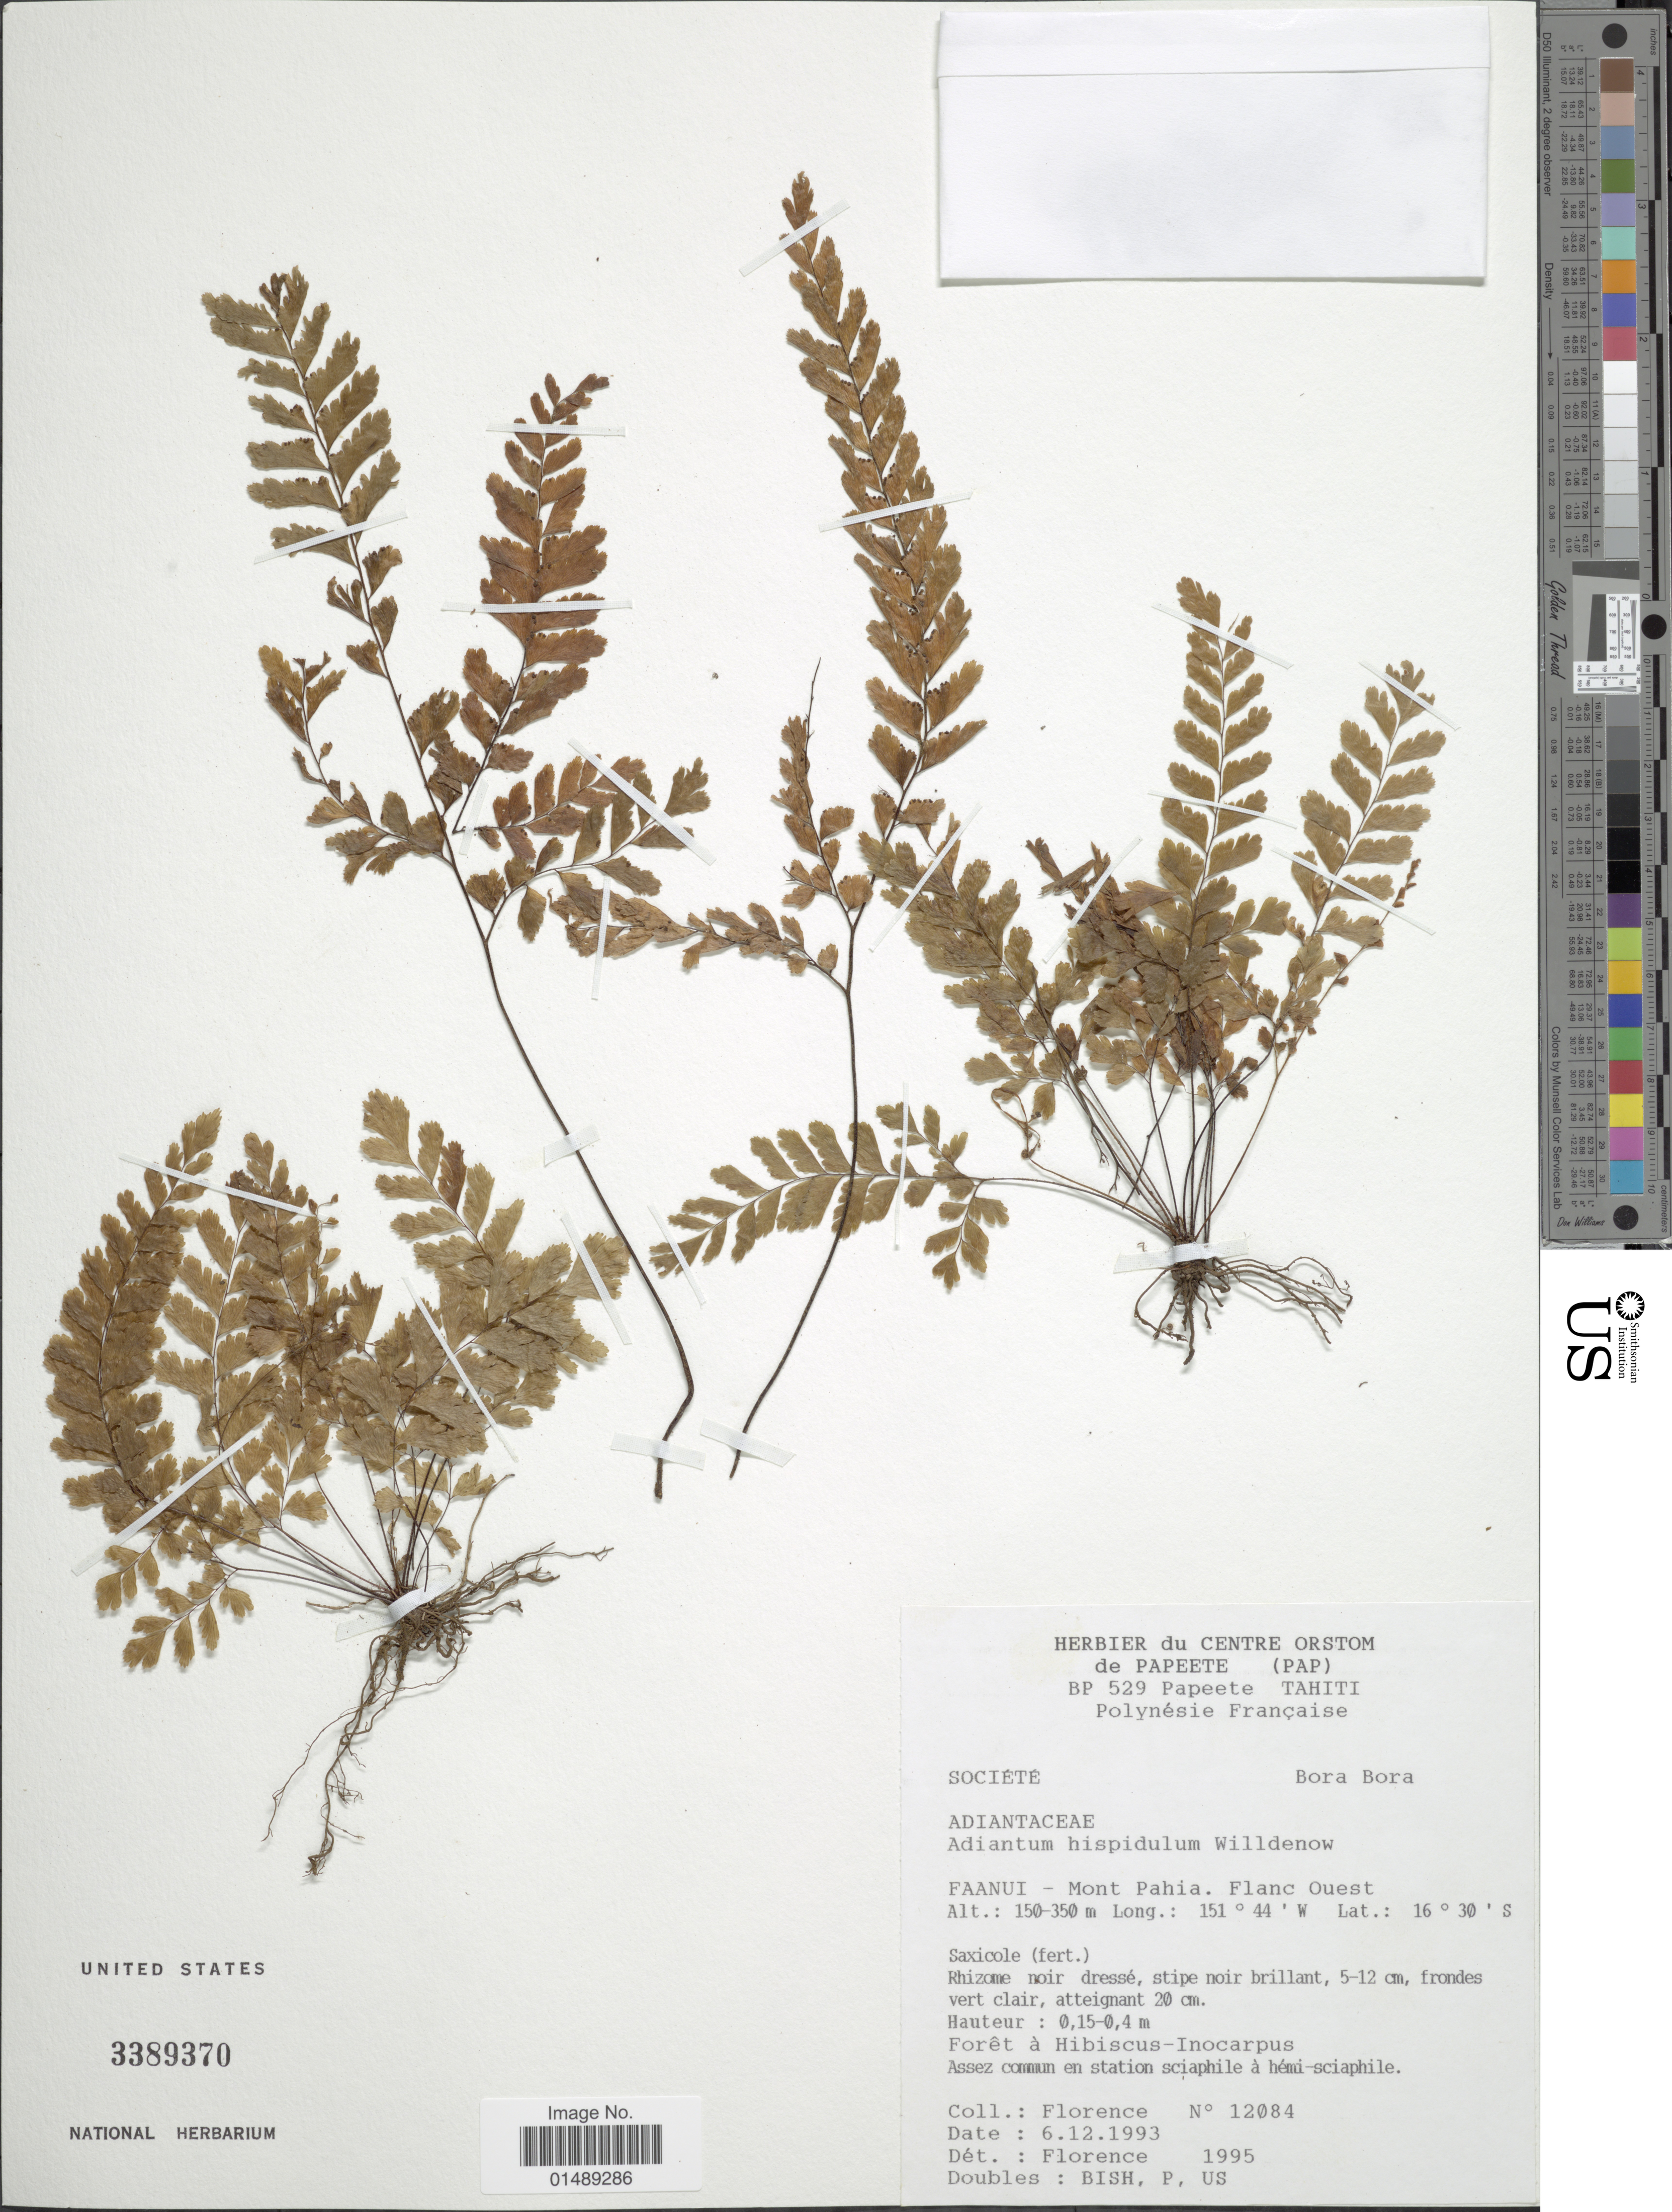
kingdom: Plantae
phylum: Tracheophyta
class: Polypodiopsida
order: Polypodiales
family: Pteridaceae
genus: Adiantum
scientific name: Adiantum hispidulum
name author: Sw.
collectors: -. Florence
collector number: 12084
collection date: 1993-12-06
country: French Polynesia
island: Bora Bora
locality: Bora Bora, Faanui-Mont Pahia. Flanc Ouest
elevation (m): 150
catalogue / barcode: US 3389370